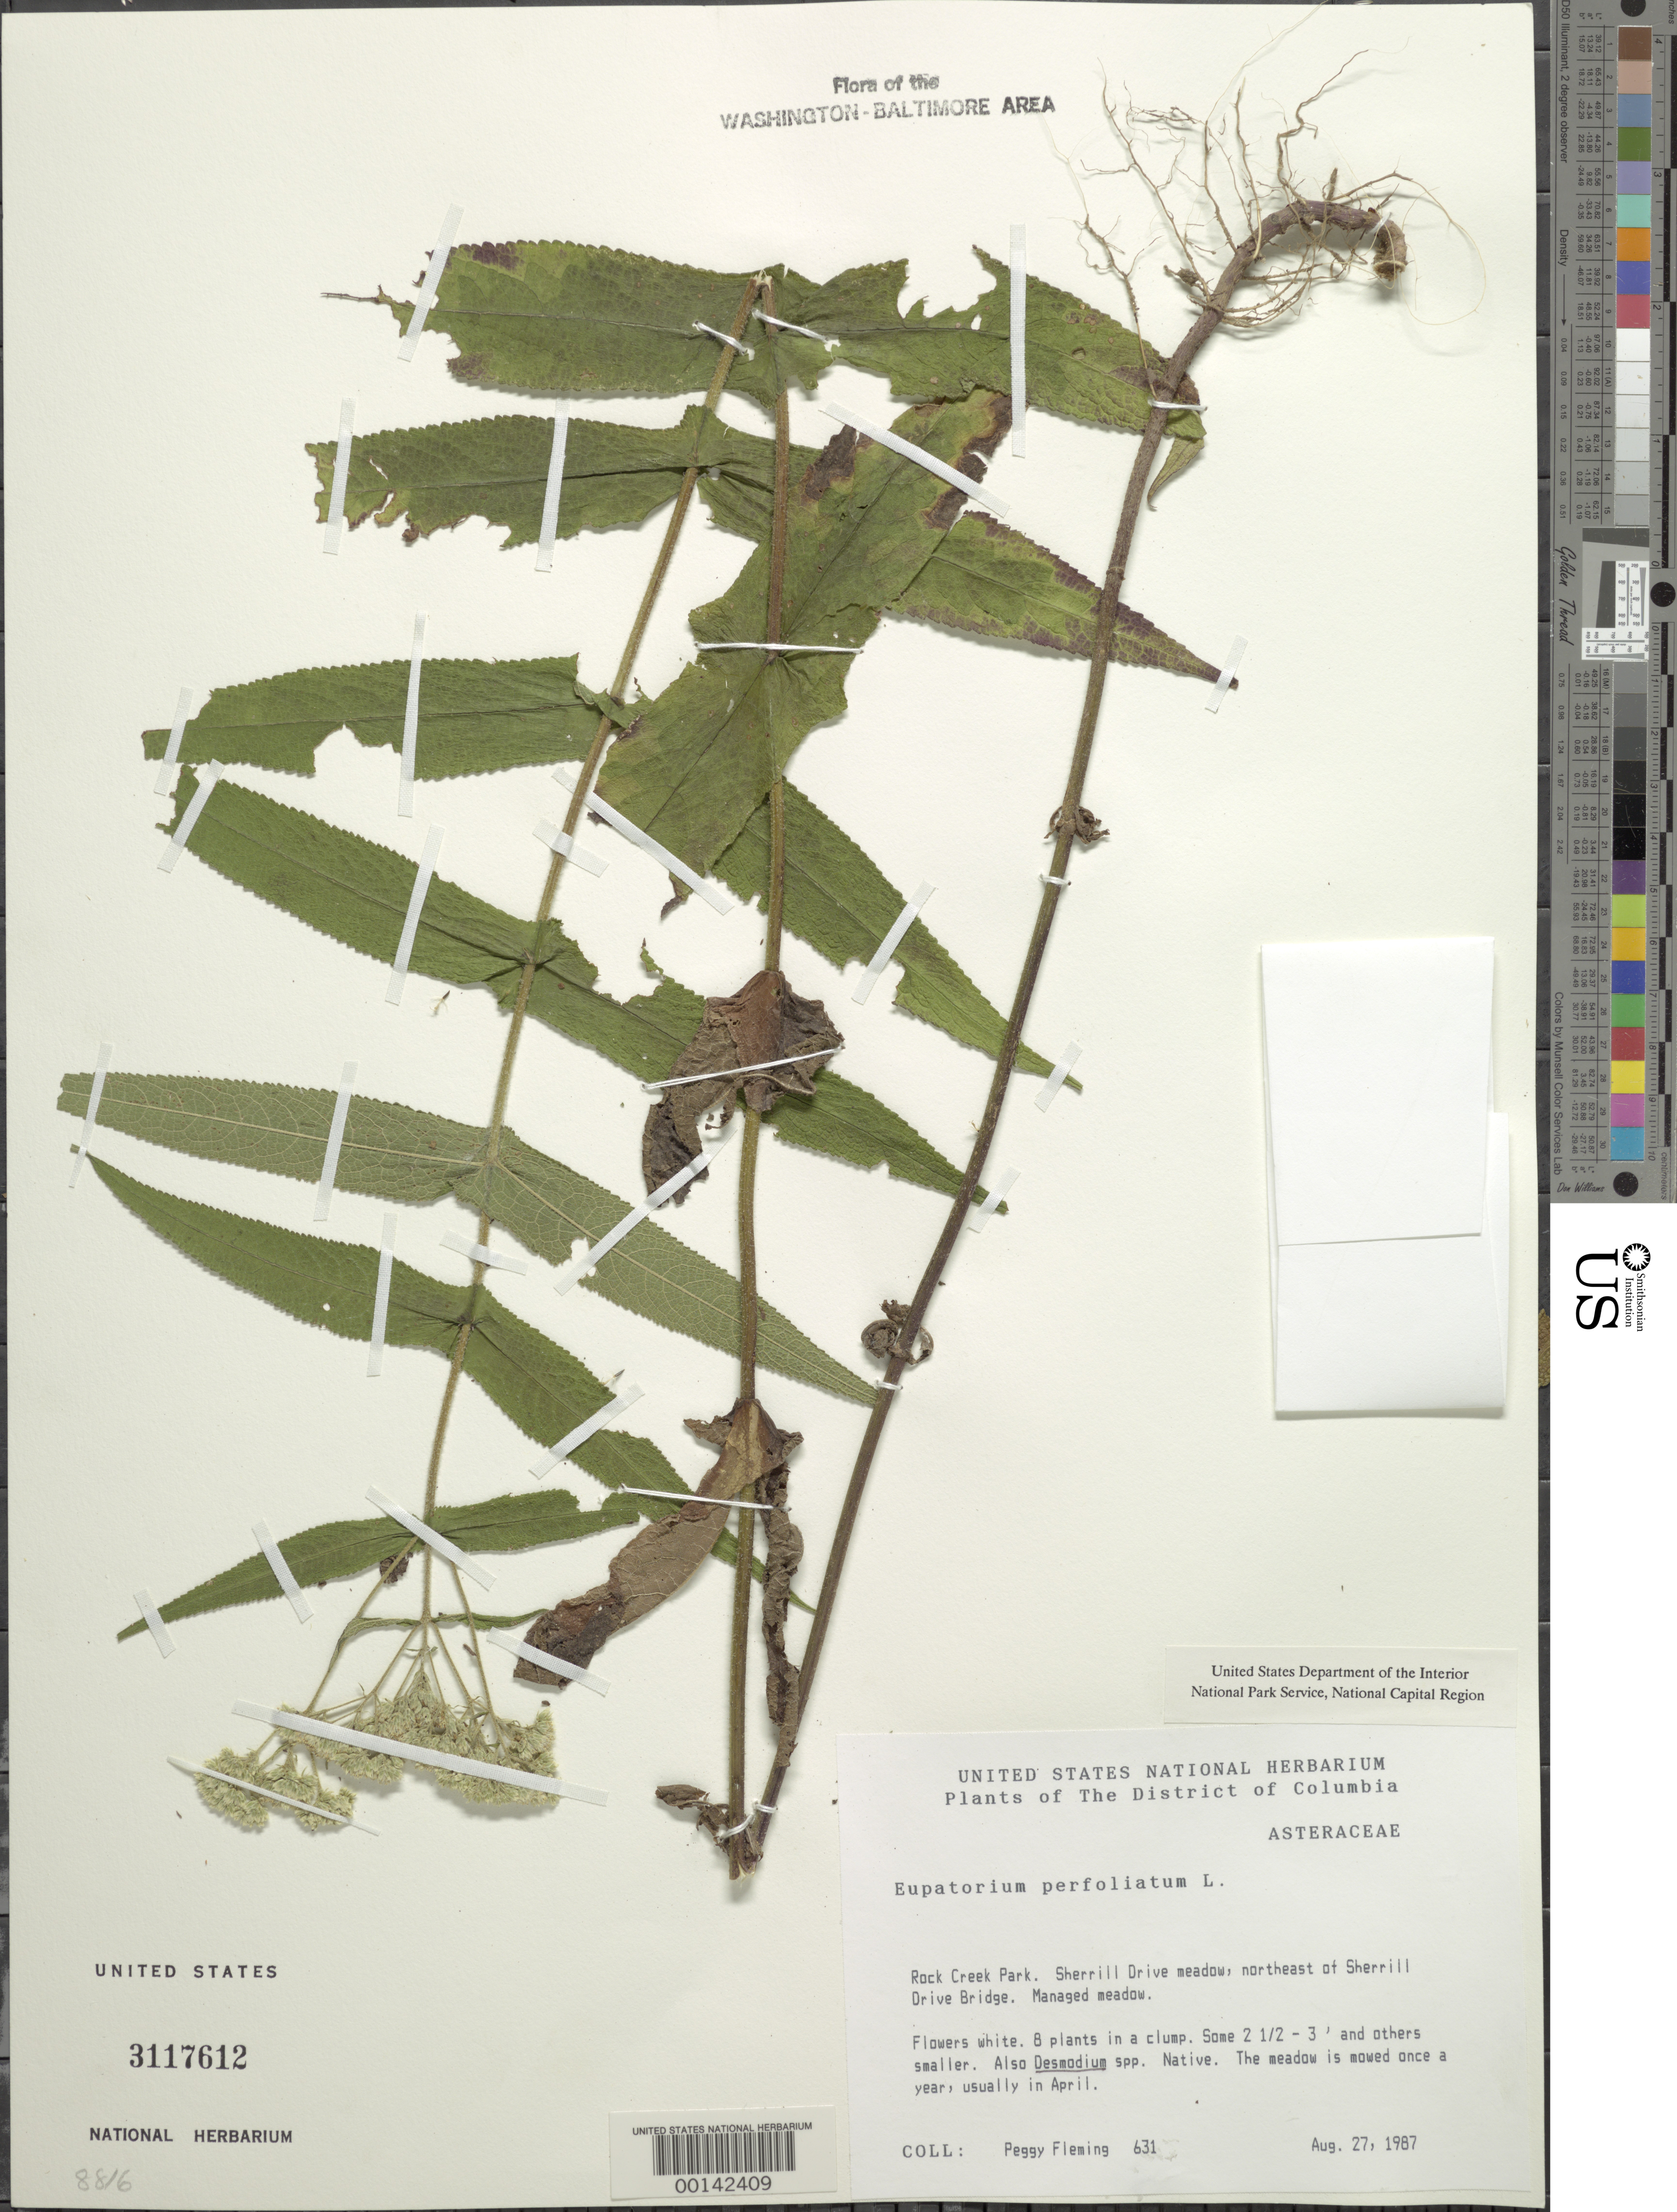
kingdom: Plantae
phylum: Tracheophyta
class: Magnoliopsida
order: Asterales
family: Asteraceae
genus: Eupatorium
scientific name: Eupatorium perfoliatum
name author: L.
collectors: P. Fleming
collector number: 631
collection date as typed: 27 Aug 1987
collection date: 1987-08-27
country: United States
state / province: District of Columbia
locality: Rock Creek Park. Sherrill Drive meadow, northeast of Sherrill Drive Bridge. Rock Creek Park & vicinity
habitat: Managed meadow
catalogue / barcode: US 3117612